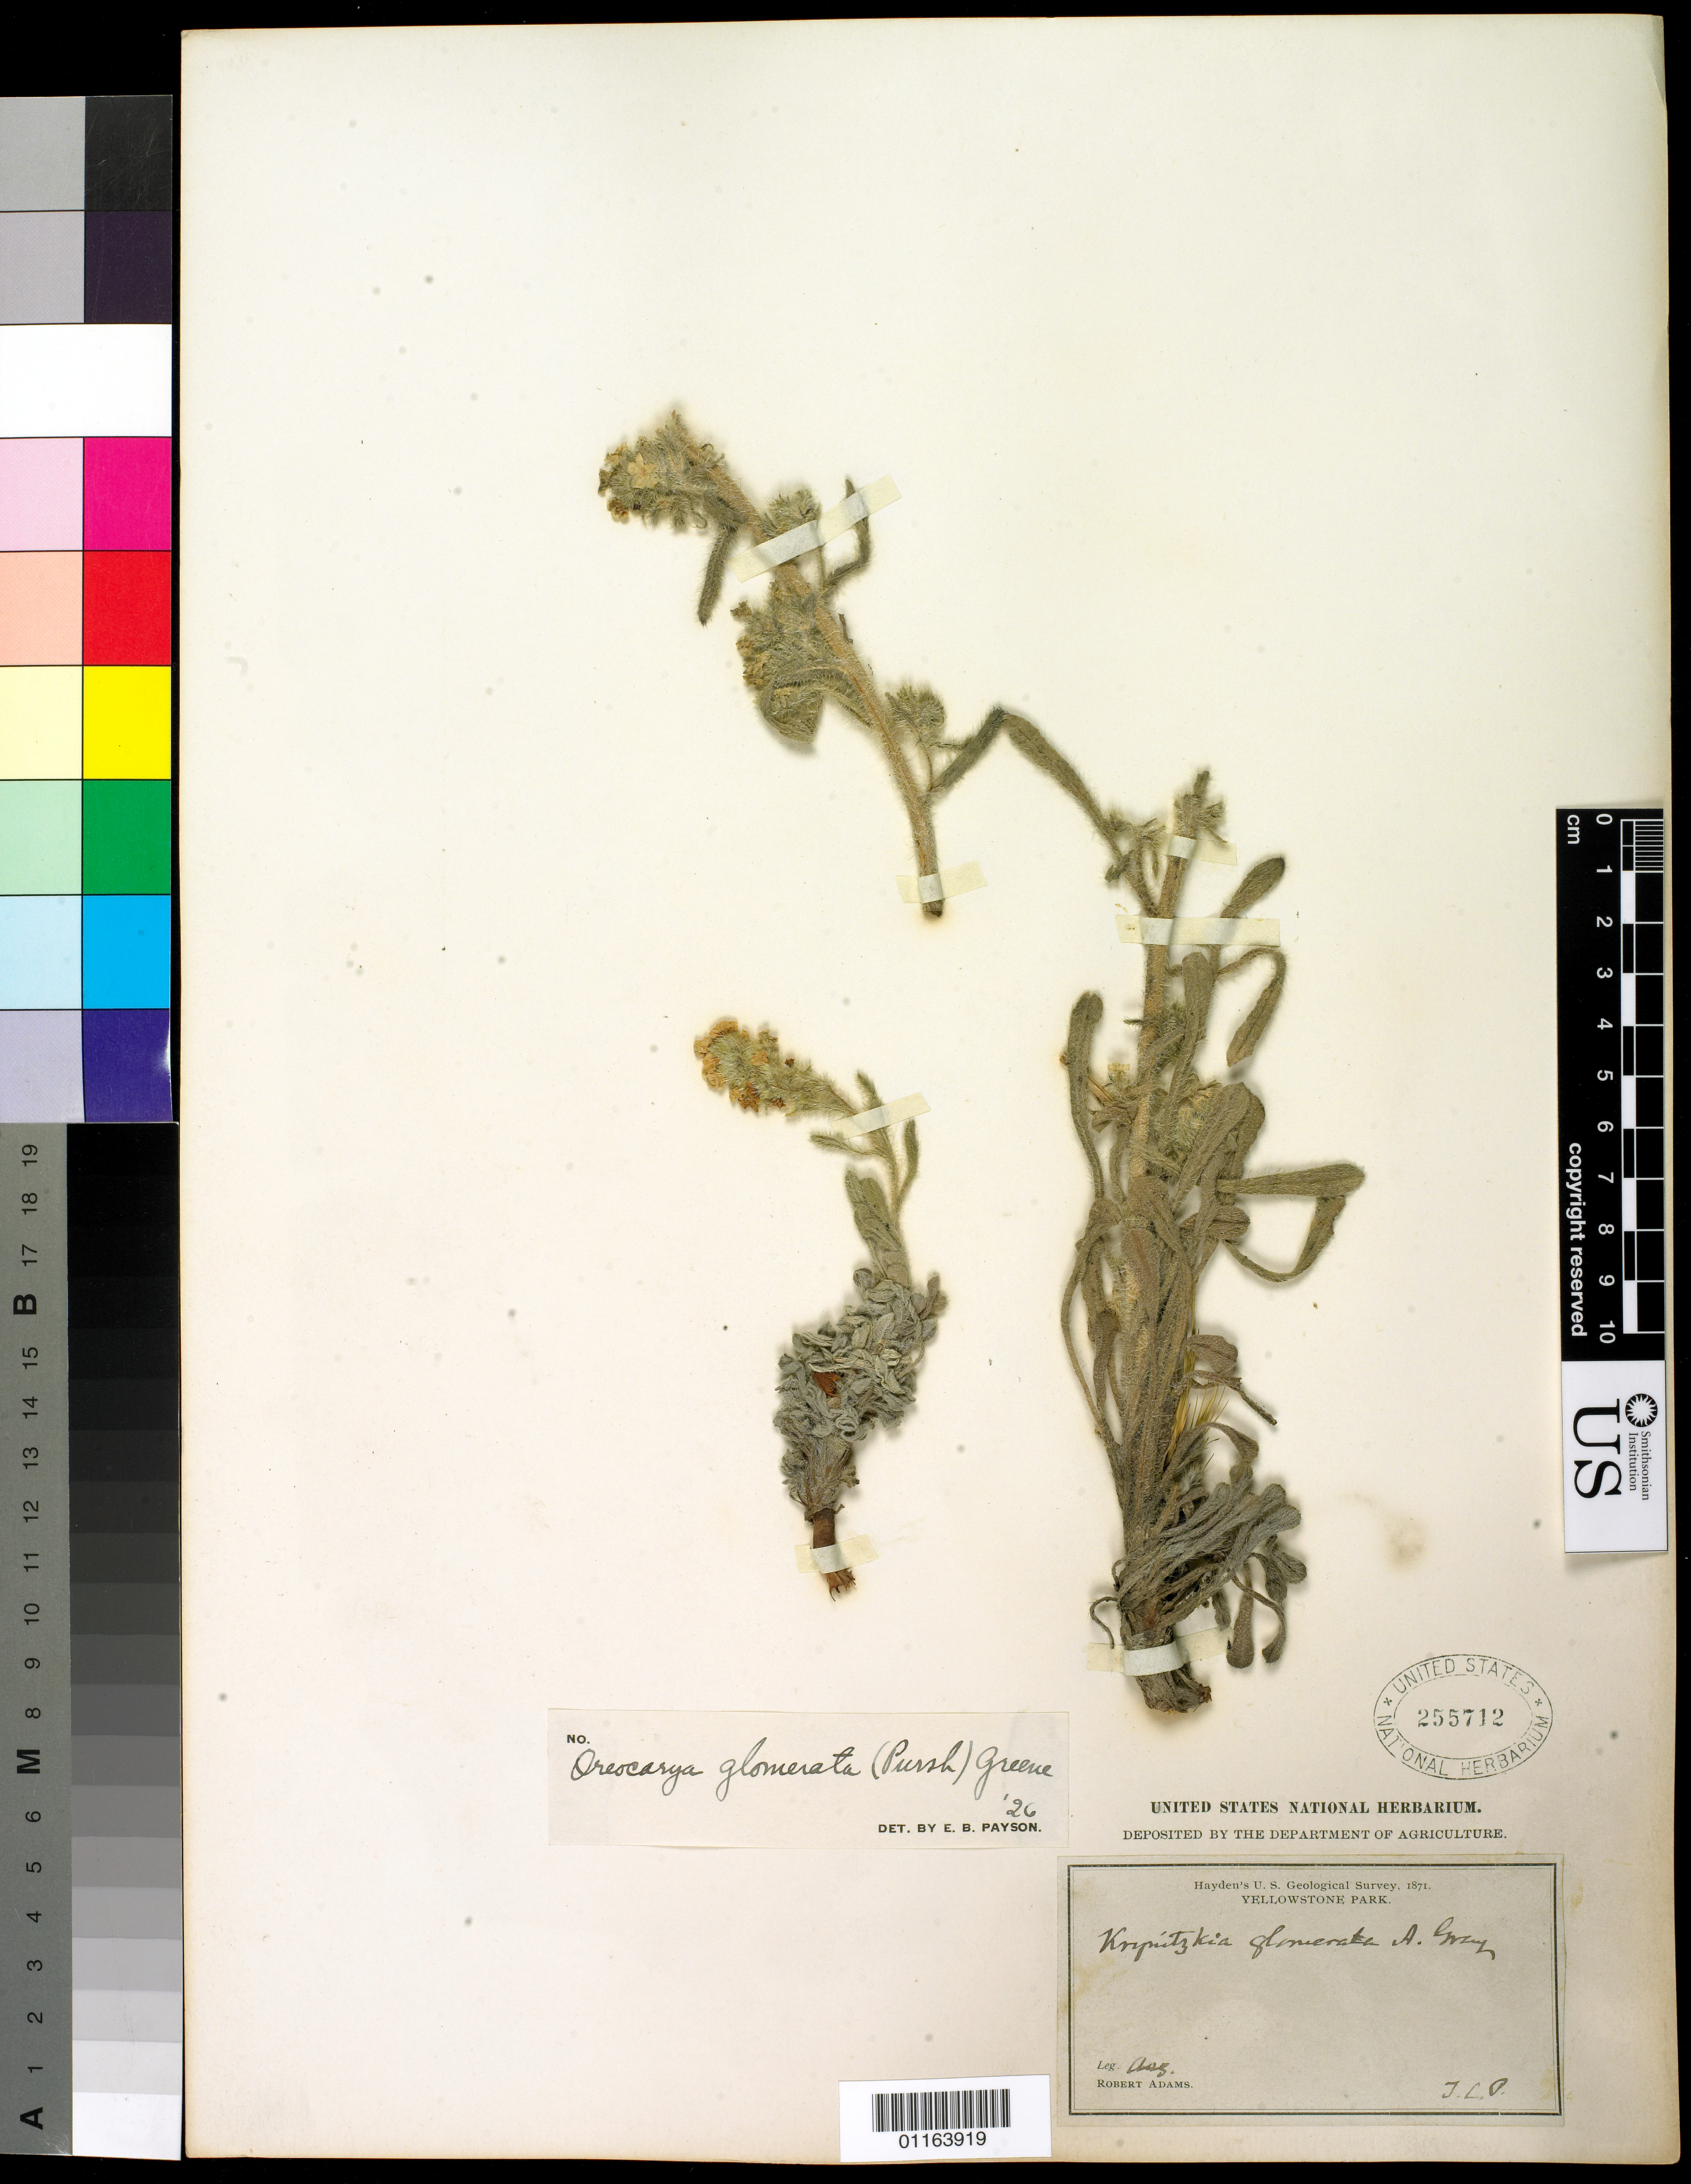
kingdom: Plantae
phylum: Tracheophyta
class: Magnoliopsida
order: Boraginales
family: Boraginaceae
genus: Oreocarya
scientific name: Oreocarya glomerata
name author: (Pursh) Greene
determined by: Payson, E. B.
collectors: R. Adams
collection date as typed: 1871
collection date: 1871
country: United States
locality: Yellowstone Park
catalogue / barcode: US 255712